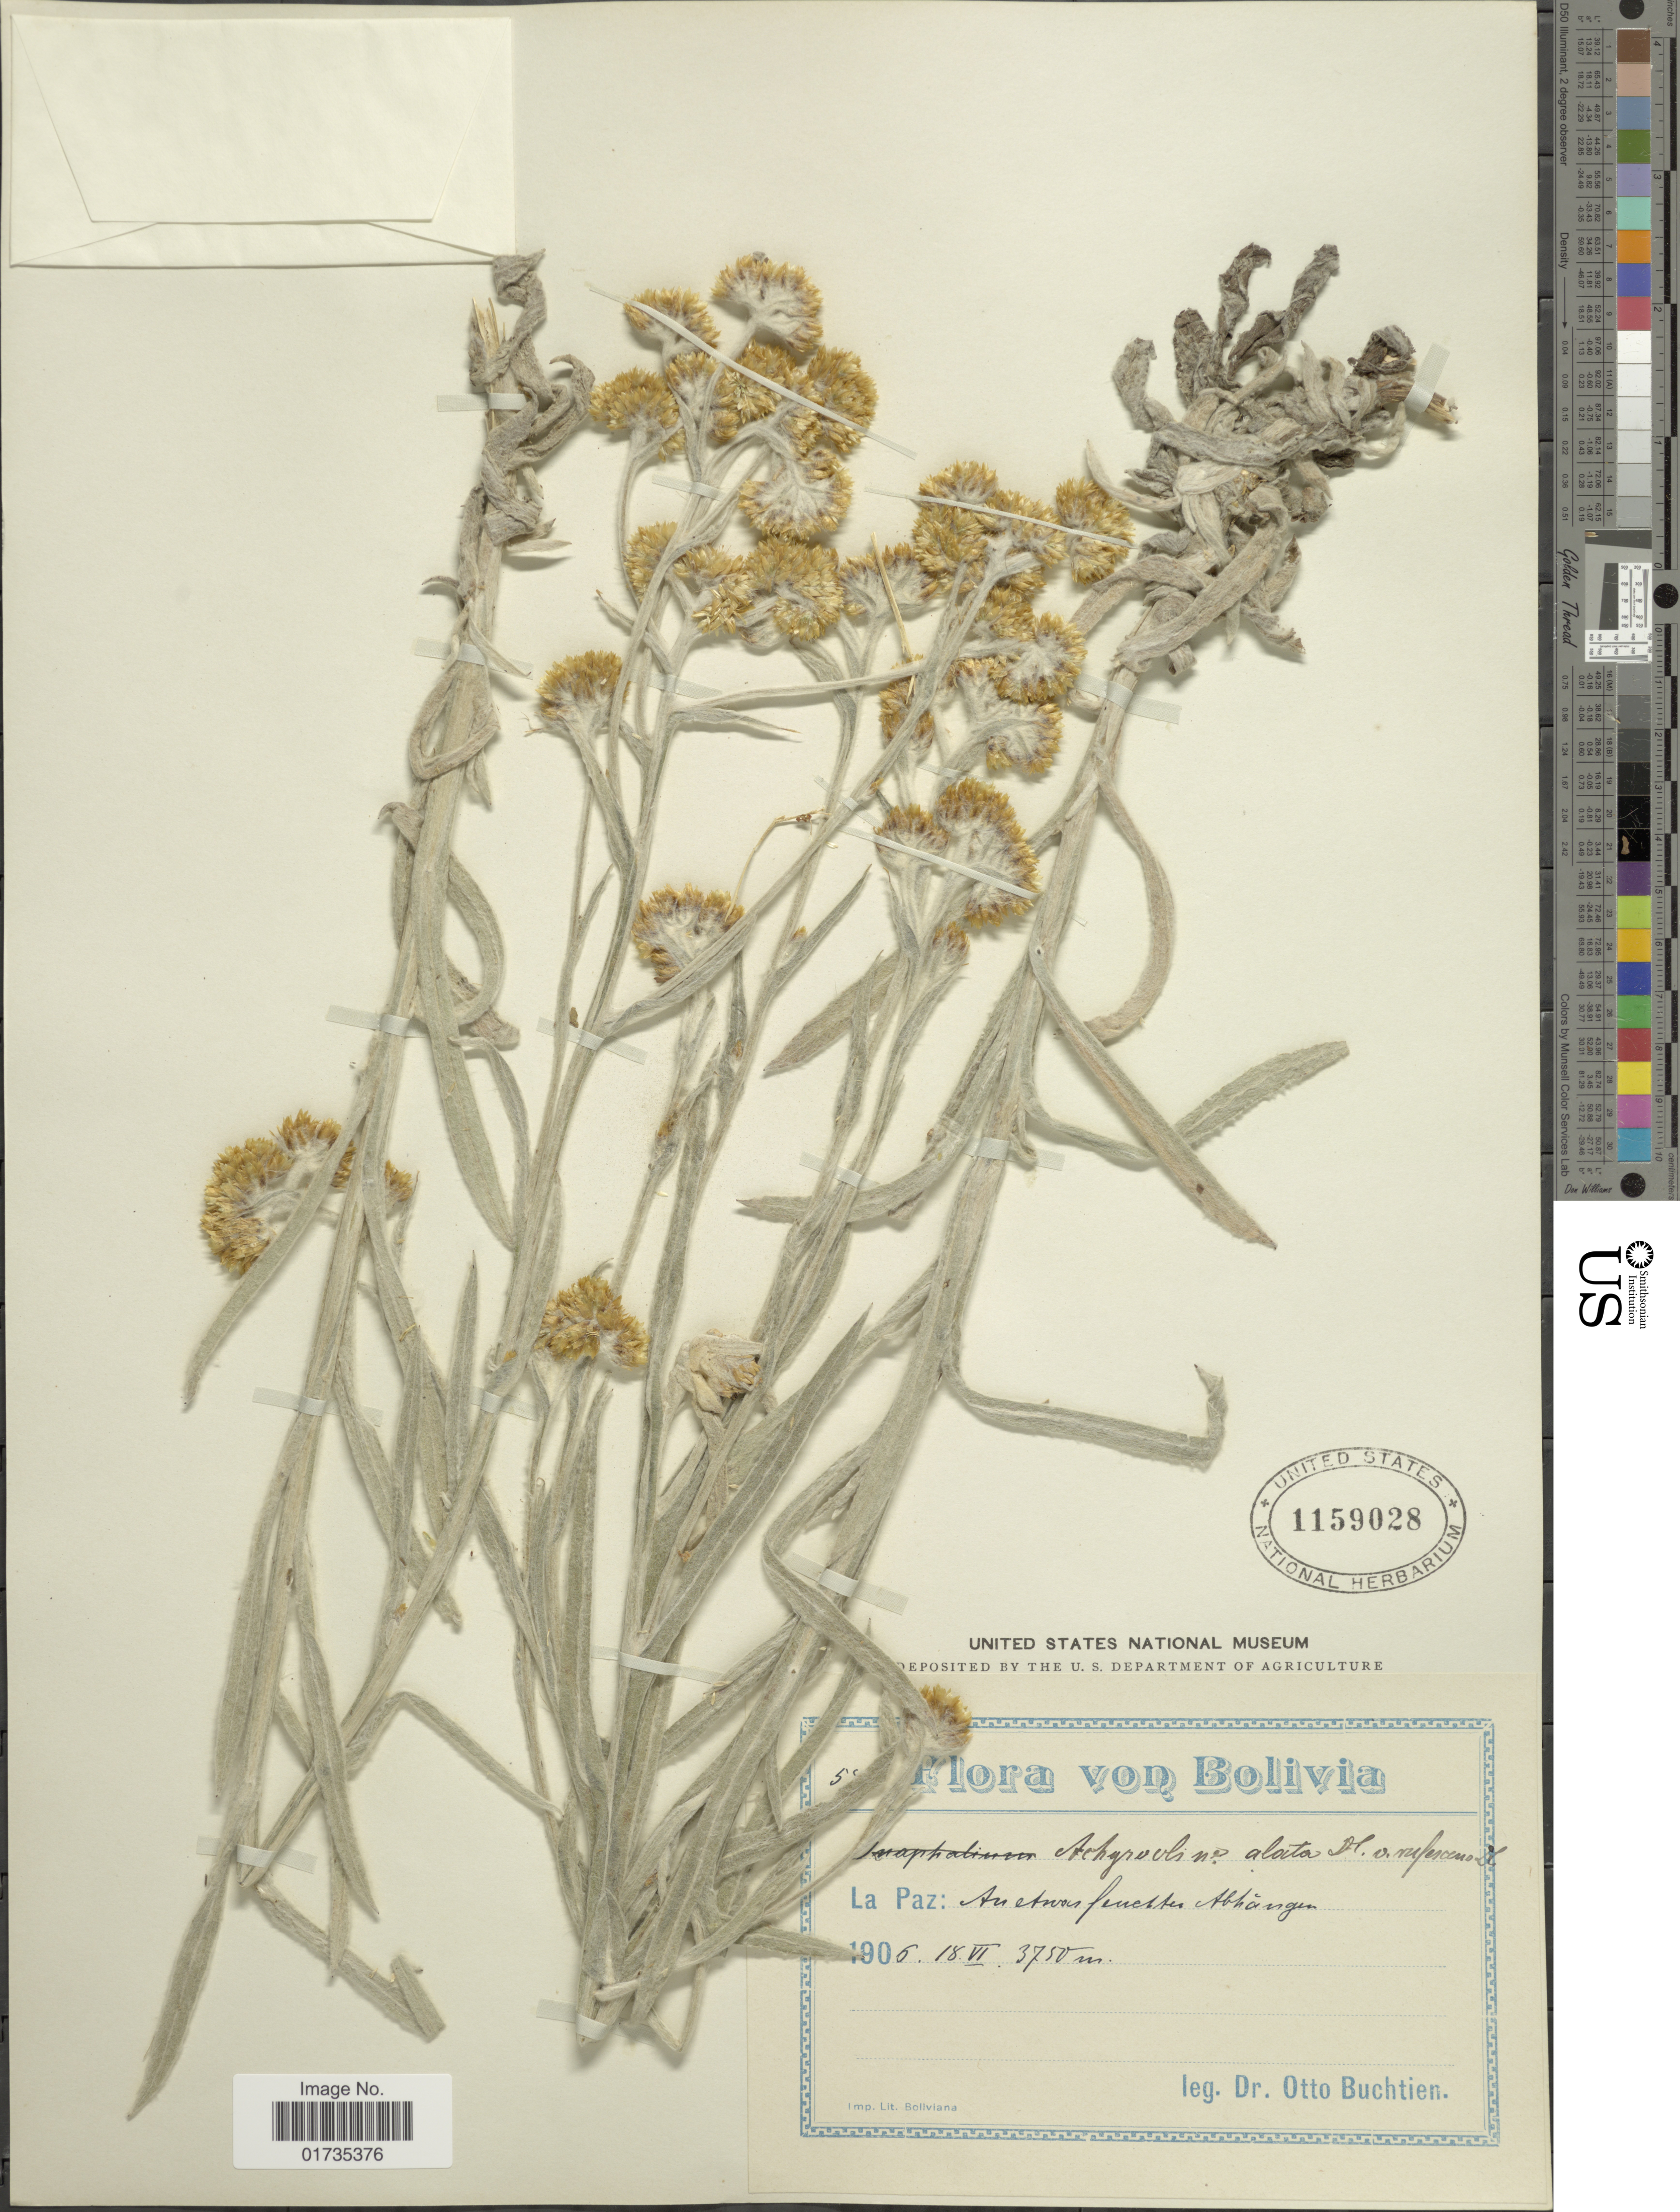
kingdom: Plantae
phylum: Tracheophyta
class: Magnoliopsida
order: Asterales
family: Asteraceae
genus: Achyrocline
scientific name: Achyrocline alata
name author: (Kunth) DC.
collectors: O. Buchtien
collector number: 5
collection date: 1905-06-18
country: Bolivia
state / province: La Paz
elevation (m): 3750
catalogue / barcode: US 1159028